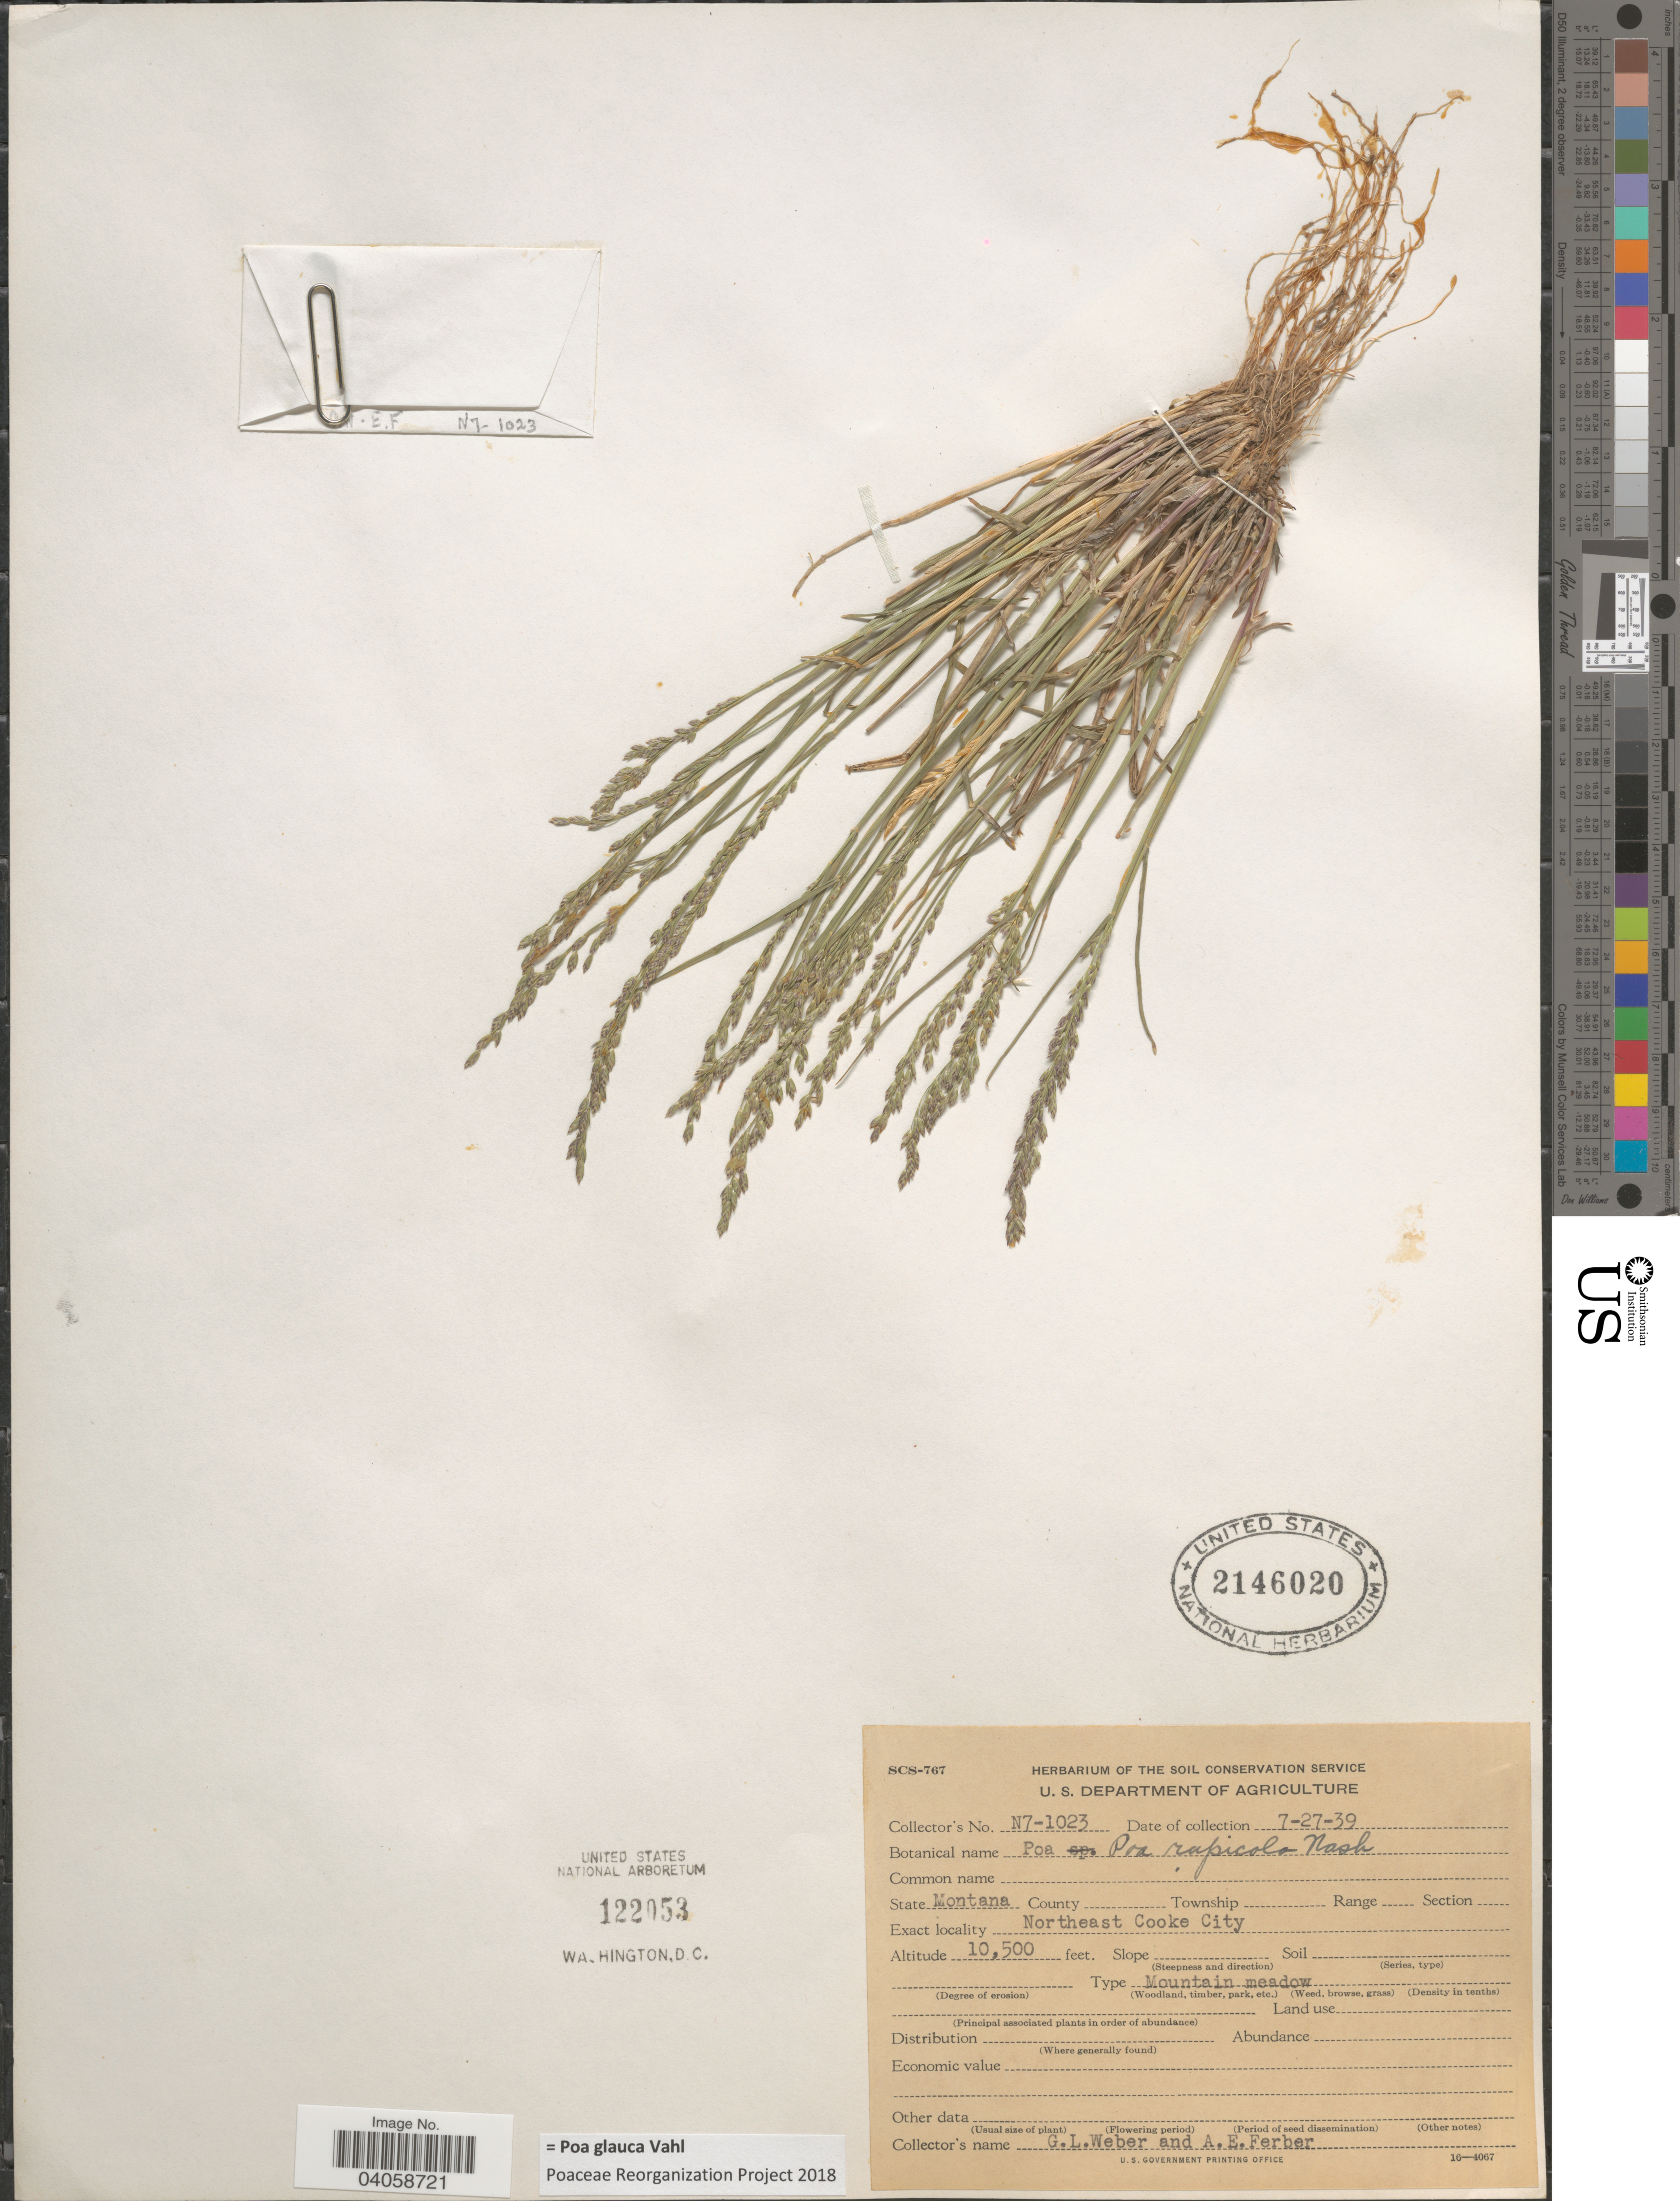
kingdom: Plantae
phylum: Tracheophyta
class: Liliopsida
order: Poales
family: Poaceae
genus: Poa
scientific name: Poa glauca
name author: Vahl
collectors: G. Weber & A. Ferber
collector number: N7-1023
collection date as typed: Transcribed d/m/y: 27/7/39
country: United States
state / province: Montana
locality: Northeast Cooke City.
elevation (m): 3200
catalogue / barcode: US 2146020